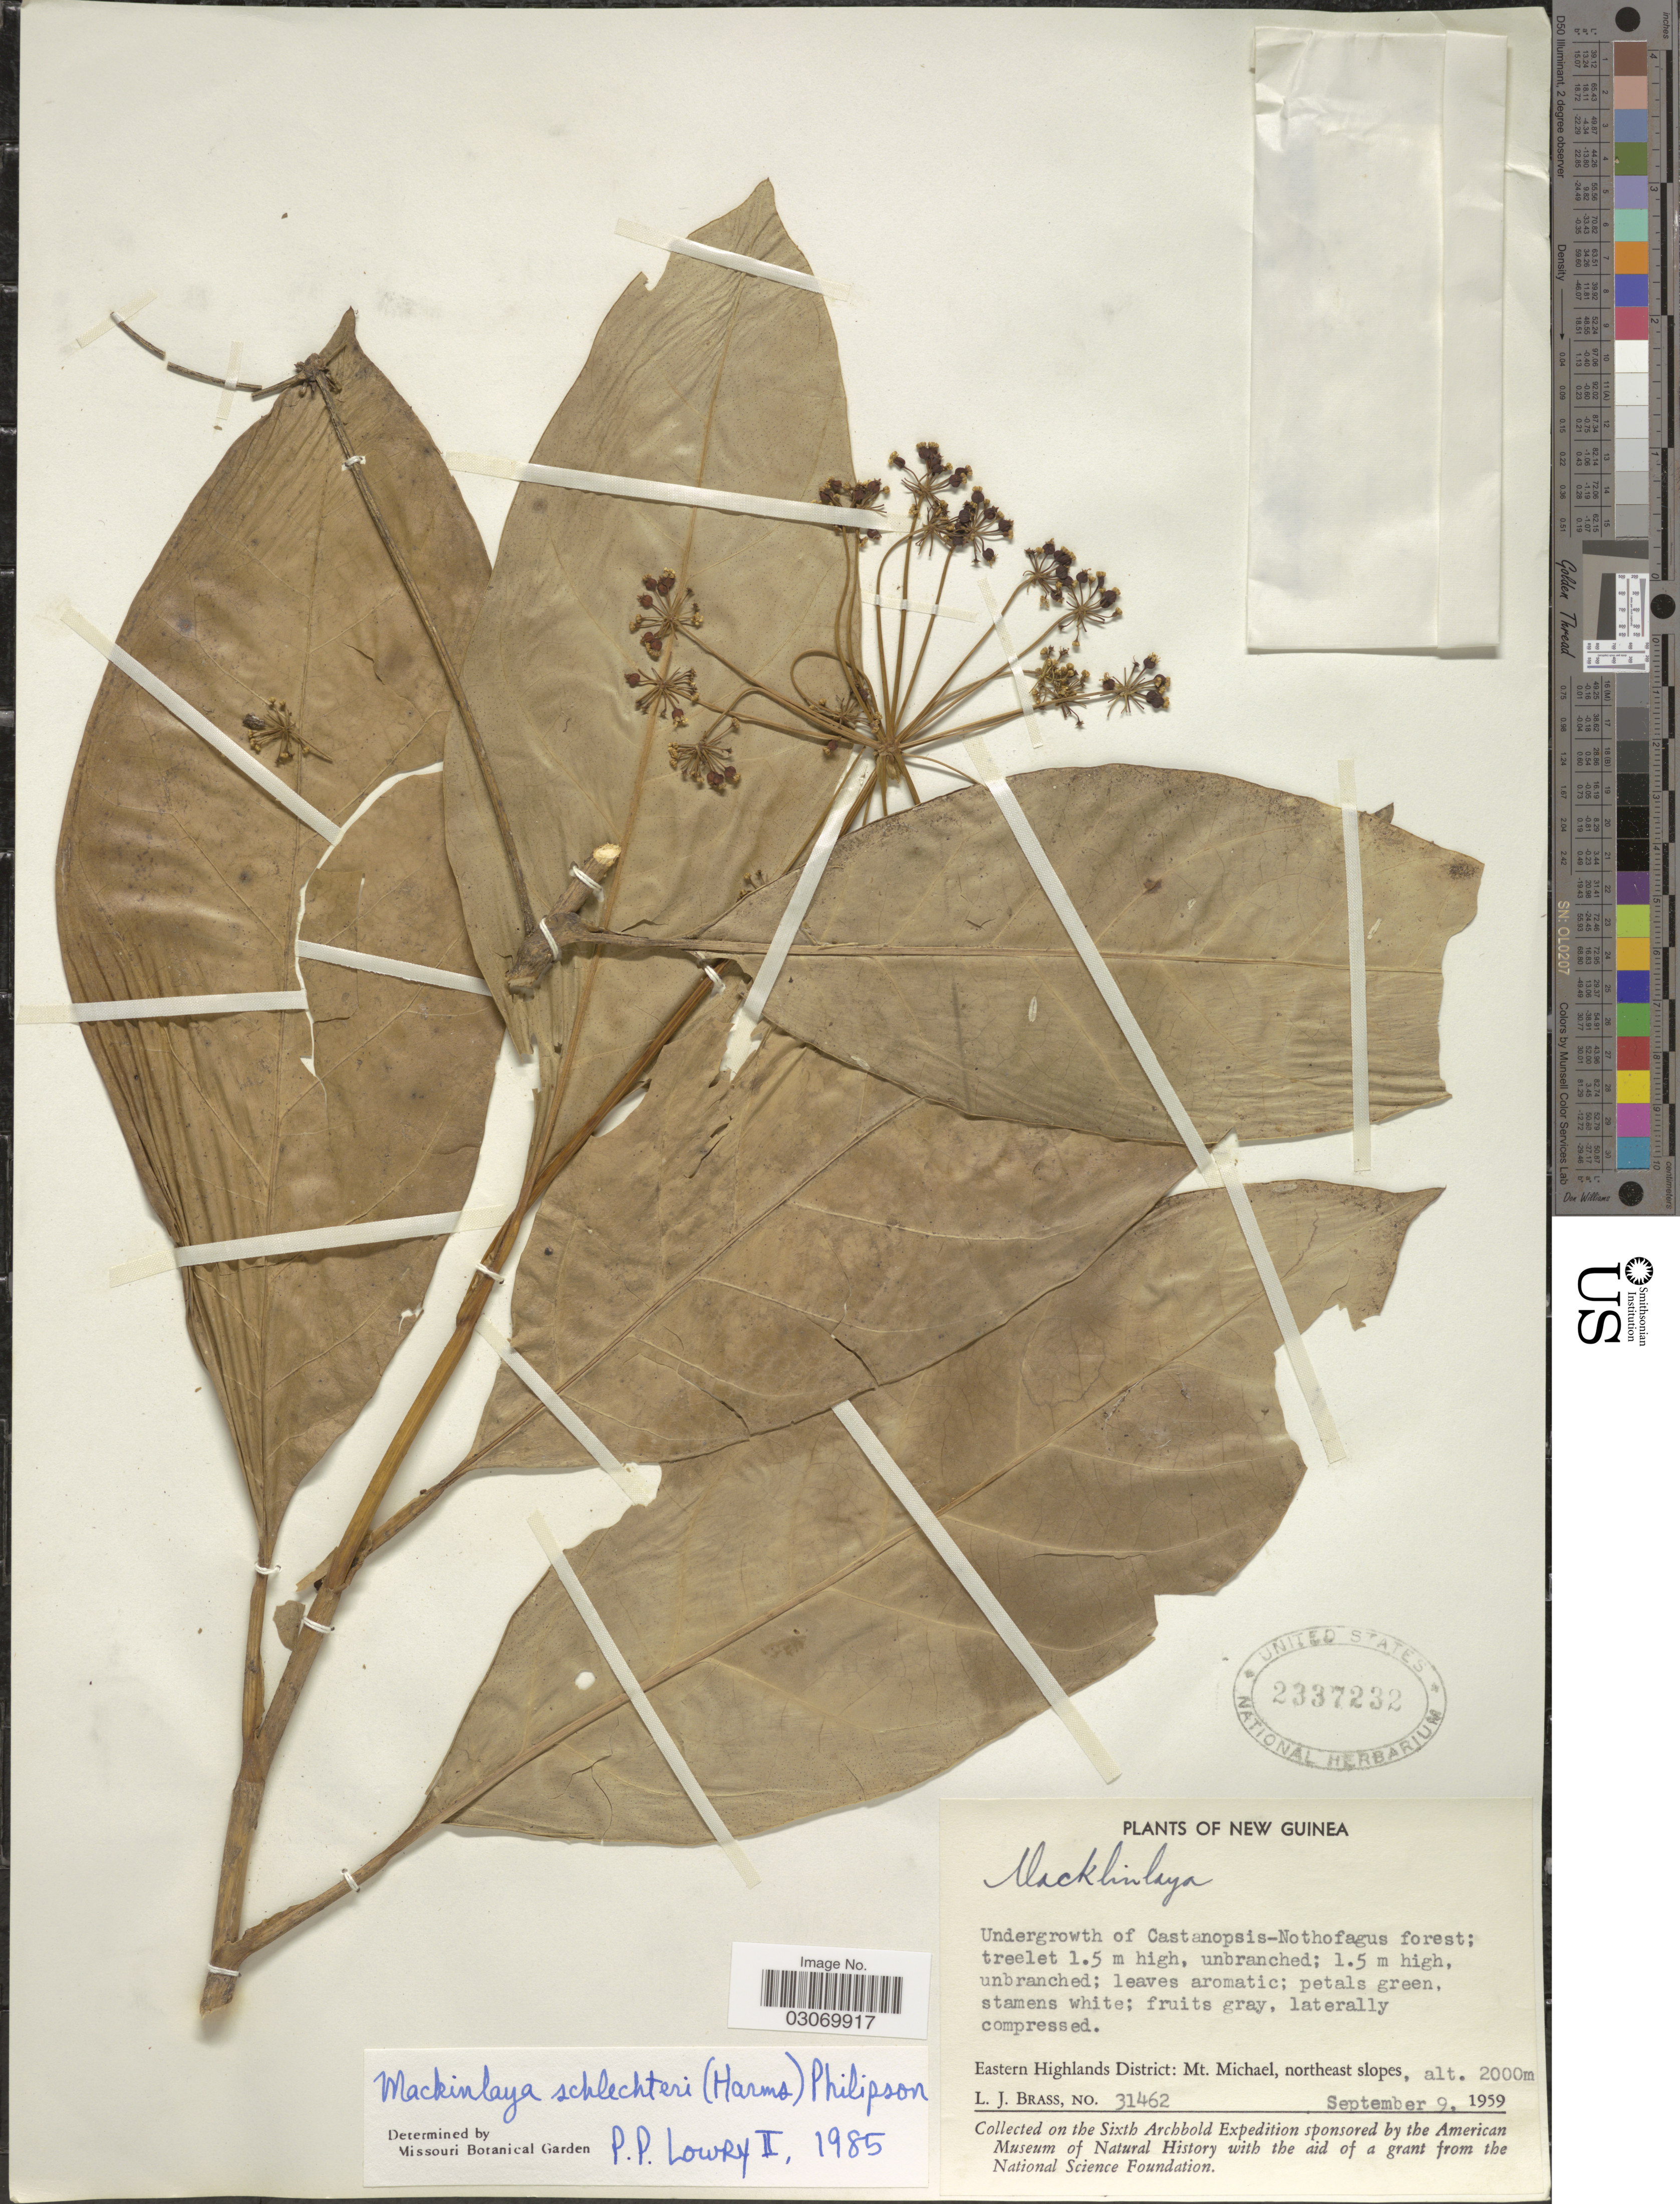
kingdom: Plantae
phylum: Tracheophyta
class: Magnoliopsida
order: Apiales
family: Apiaceae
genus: Mackinlaya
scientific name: Mackinlaya schlechteri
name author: (Meisn.) Philipson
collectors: L. J. Brass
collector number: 31462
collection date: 1959-09-09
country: Papua New Guinea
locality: New Guinea, Eastern Highlands District: Mt. Michael, northeast slopes.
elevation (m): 2000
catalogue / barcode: US 2337232